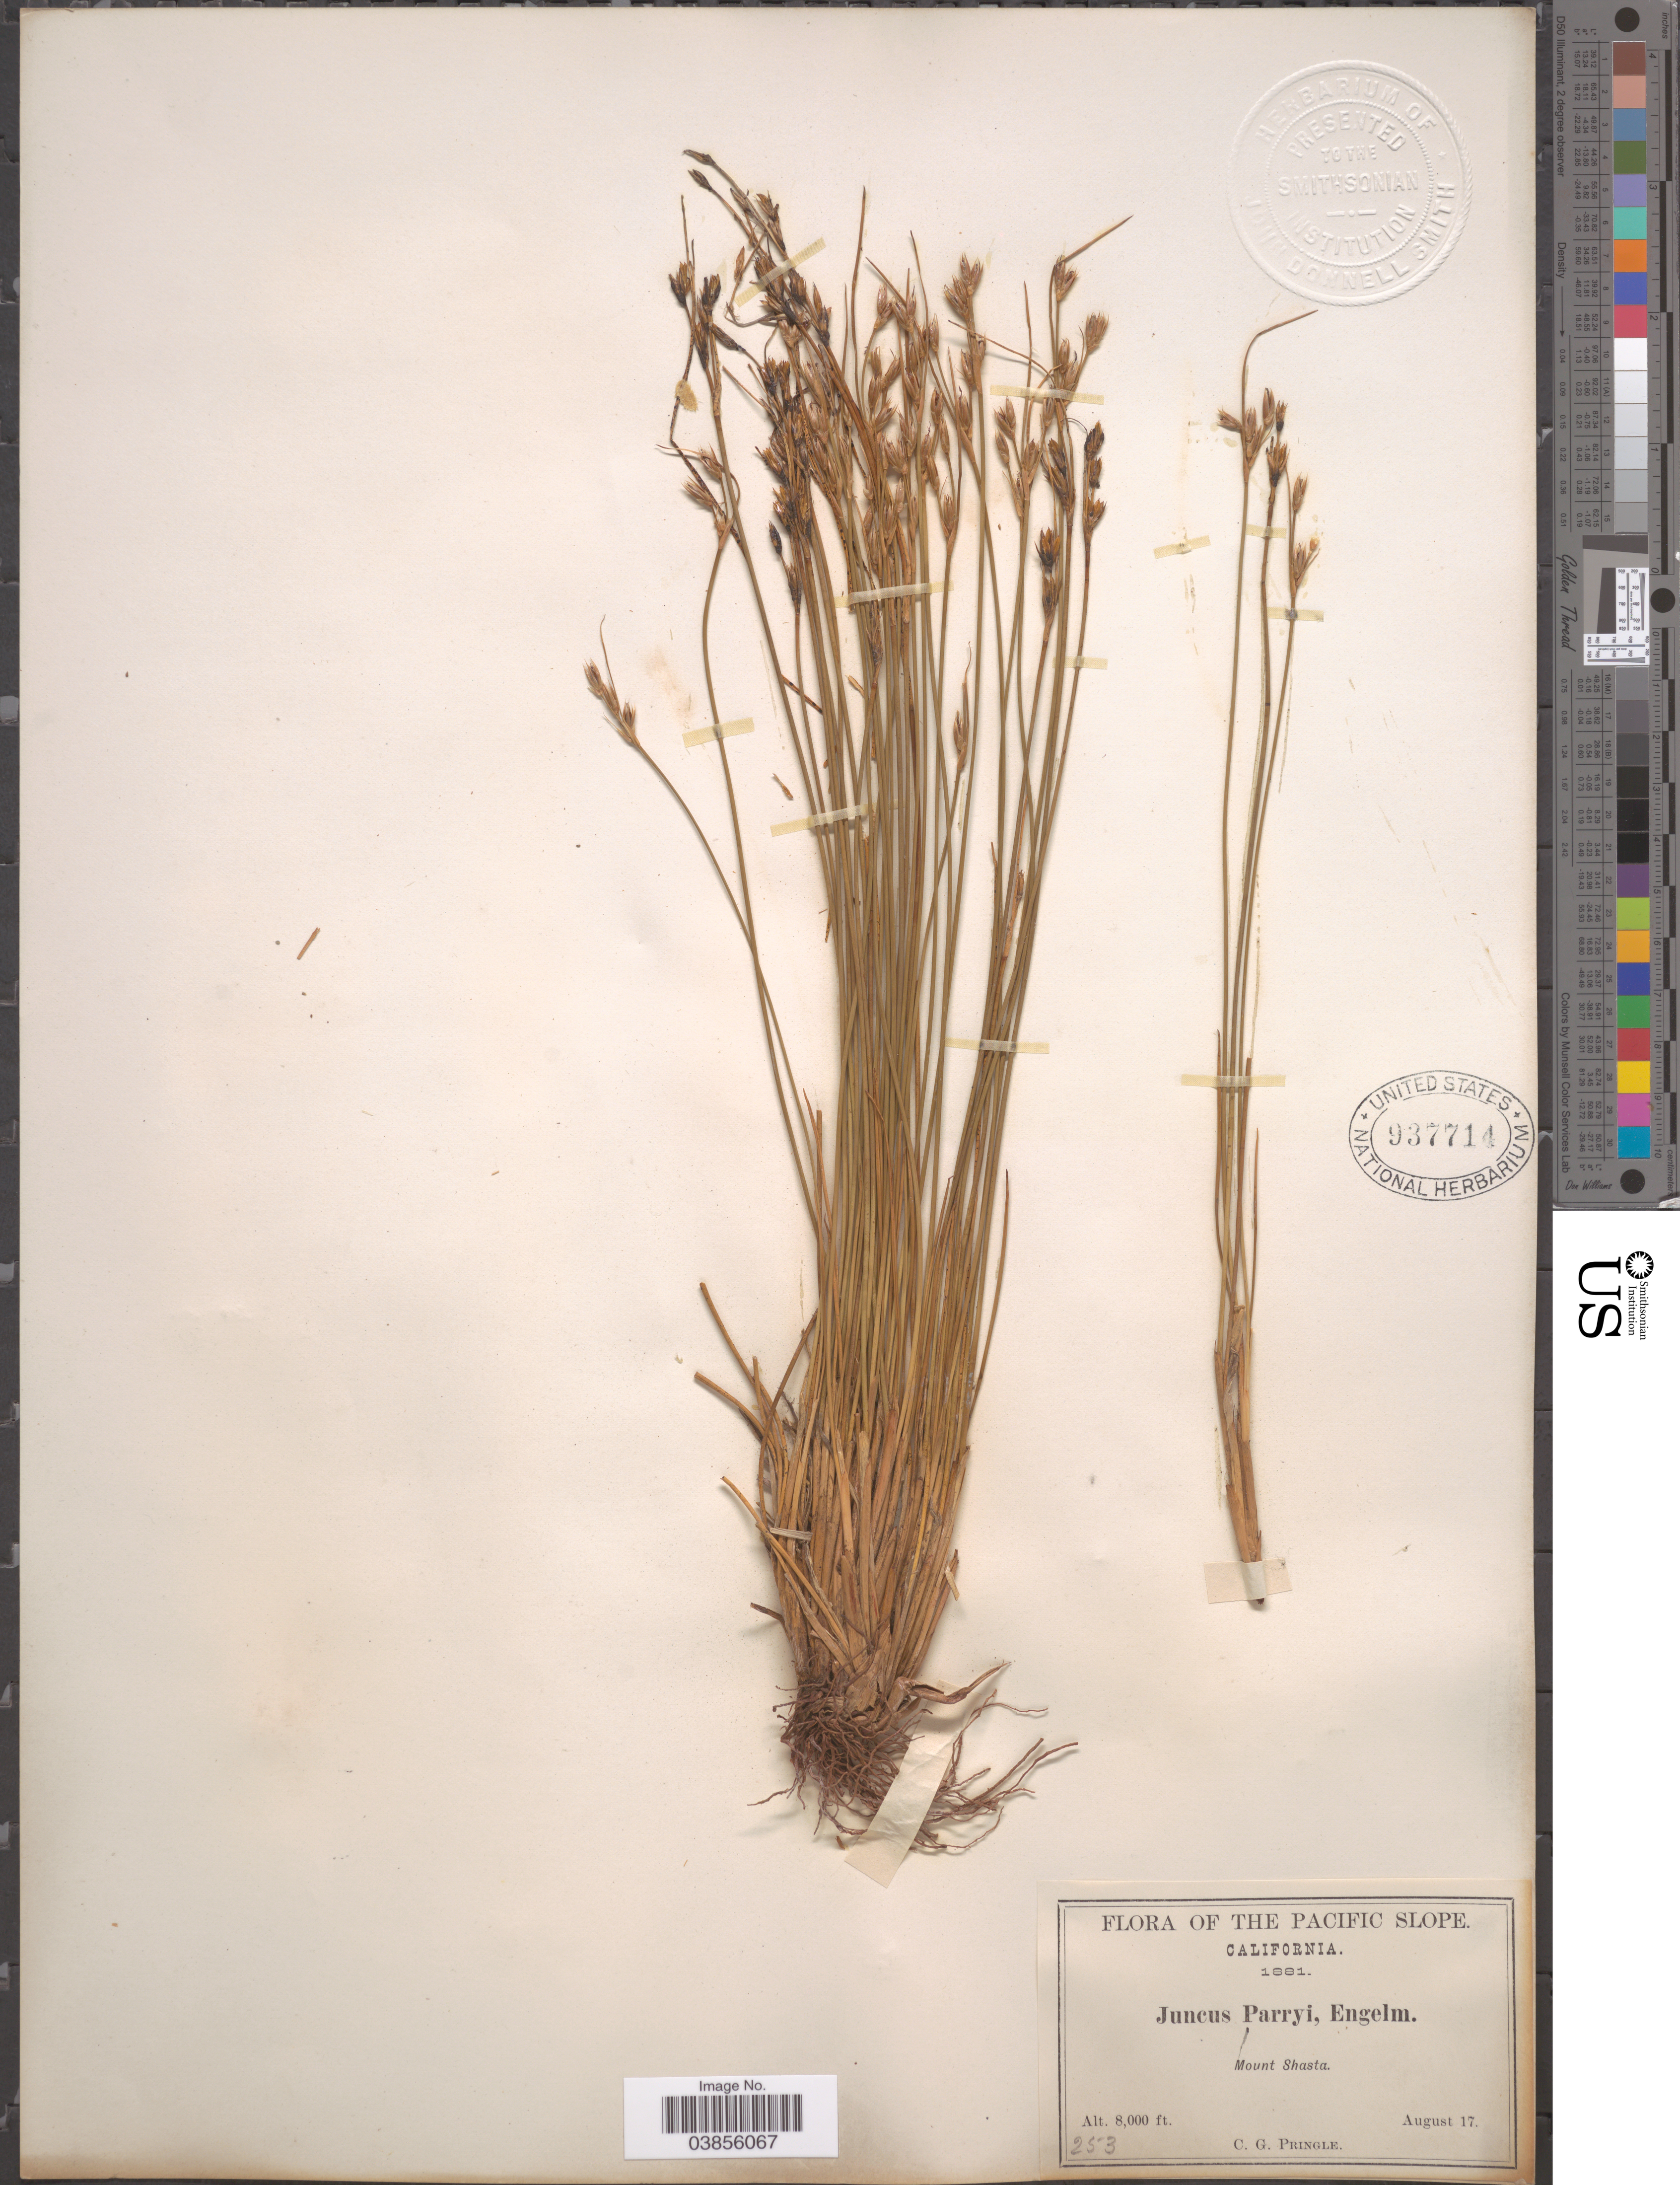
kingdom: Plantae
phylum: Tracheophyta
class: Liliopsida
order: Poales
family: Juncaceae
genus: Juncus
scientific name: Juncus parryi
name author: Engelm.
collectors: C. G. Pringle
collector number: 253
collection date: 1881-08-17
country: United States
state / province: California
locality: The Pacific Slope. Mount Shasta.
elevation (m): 2438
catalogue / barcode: US 937714